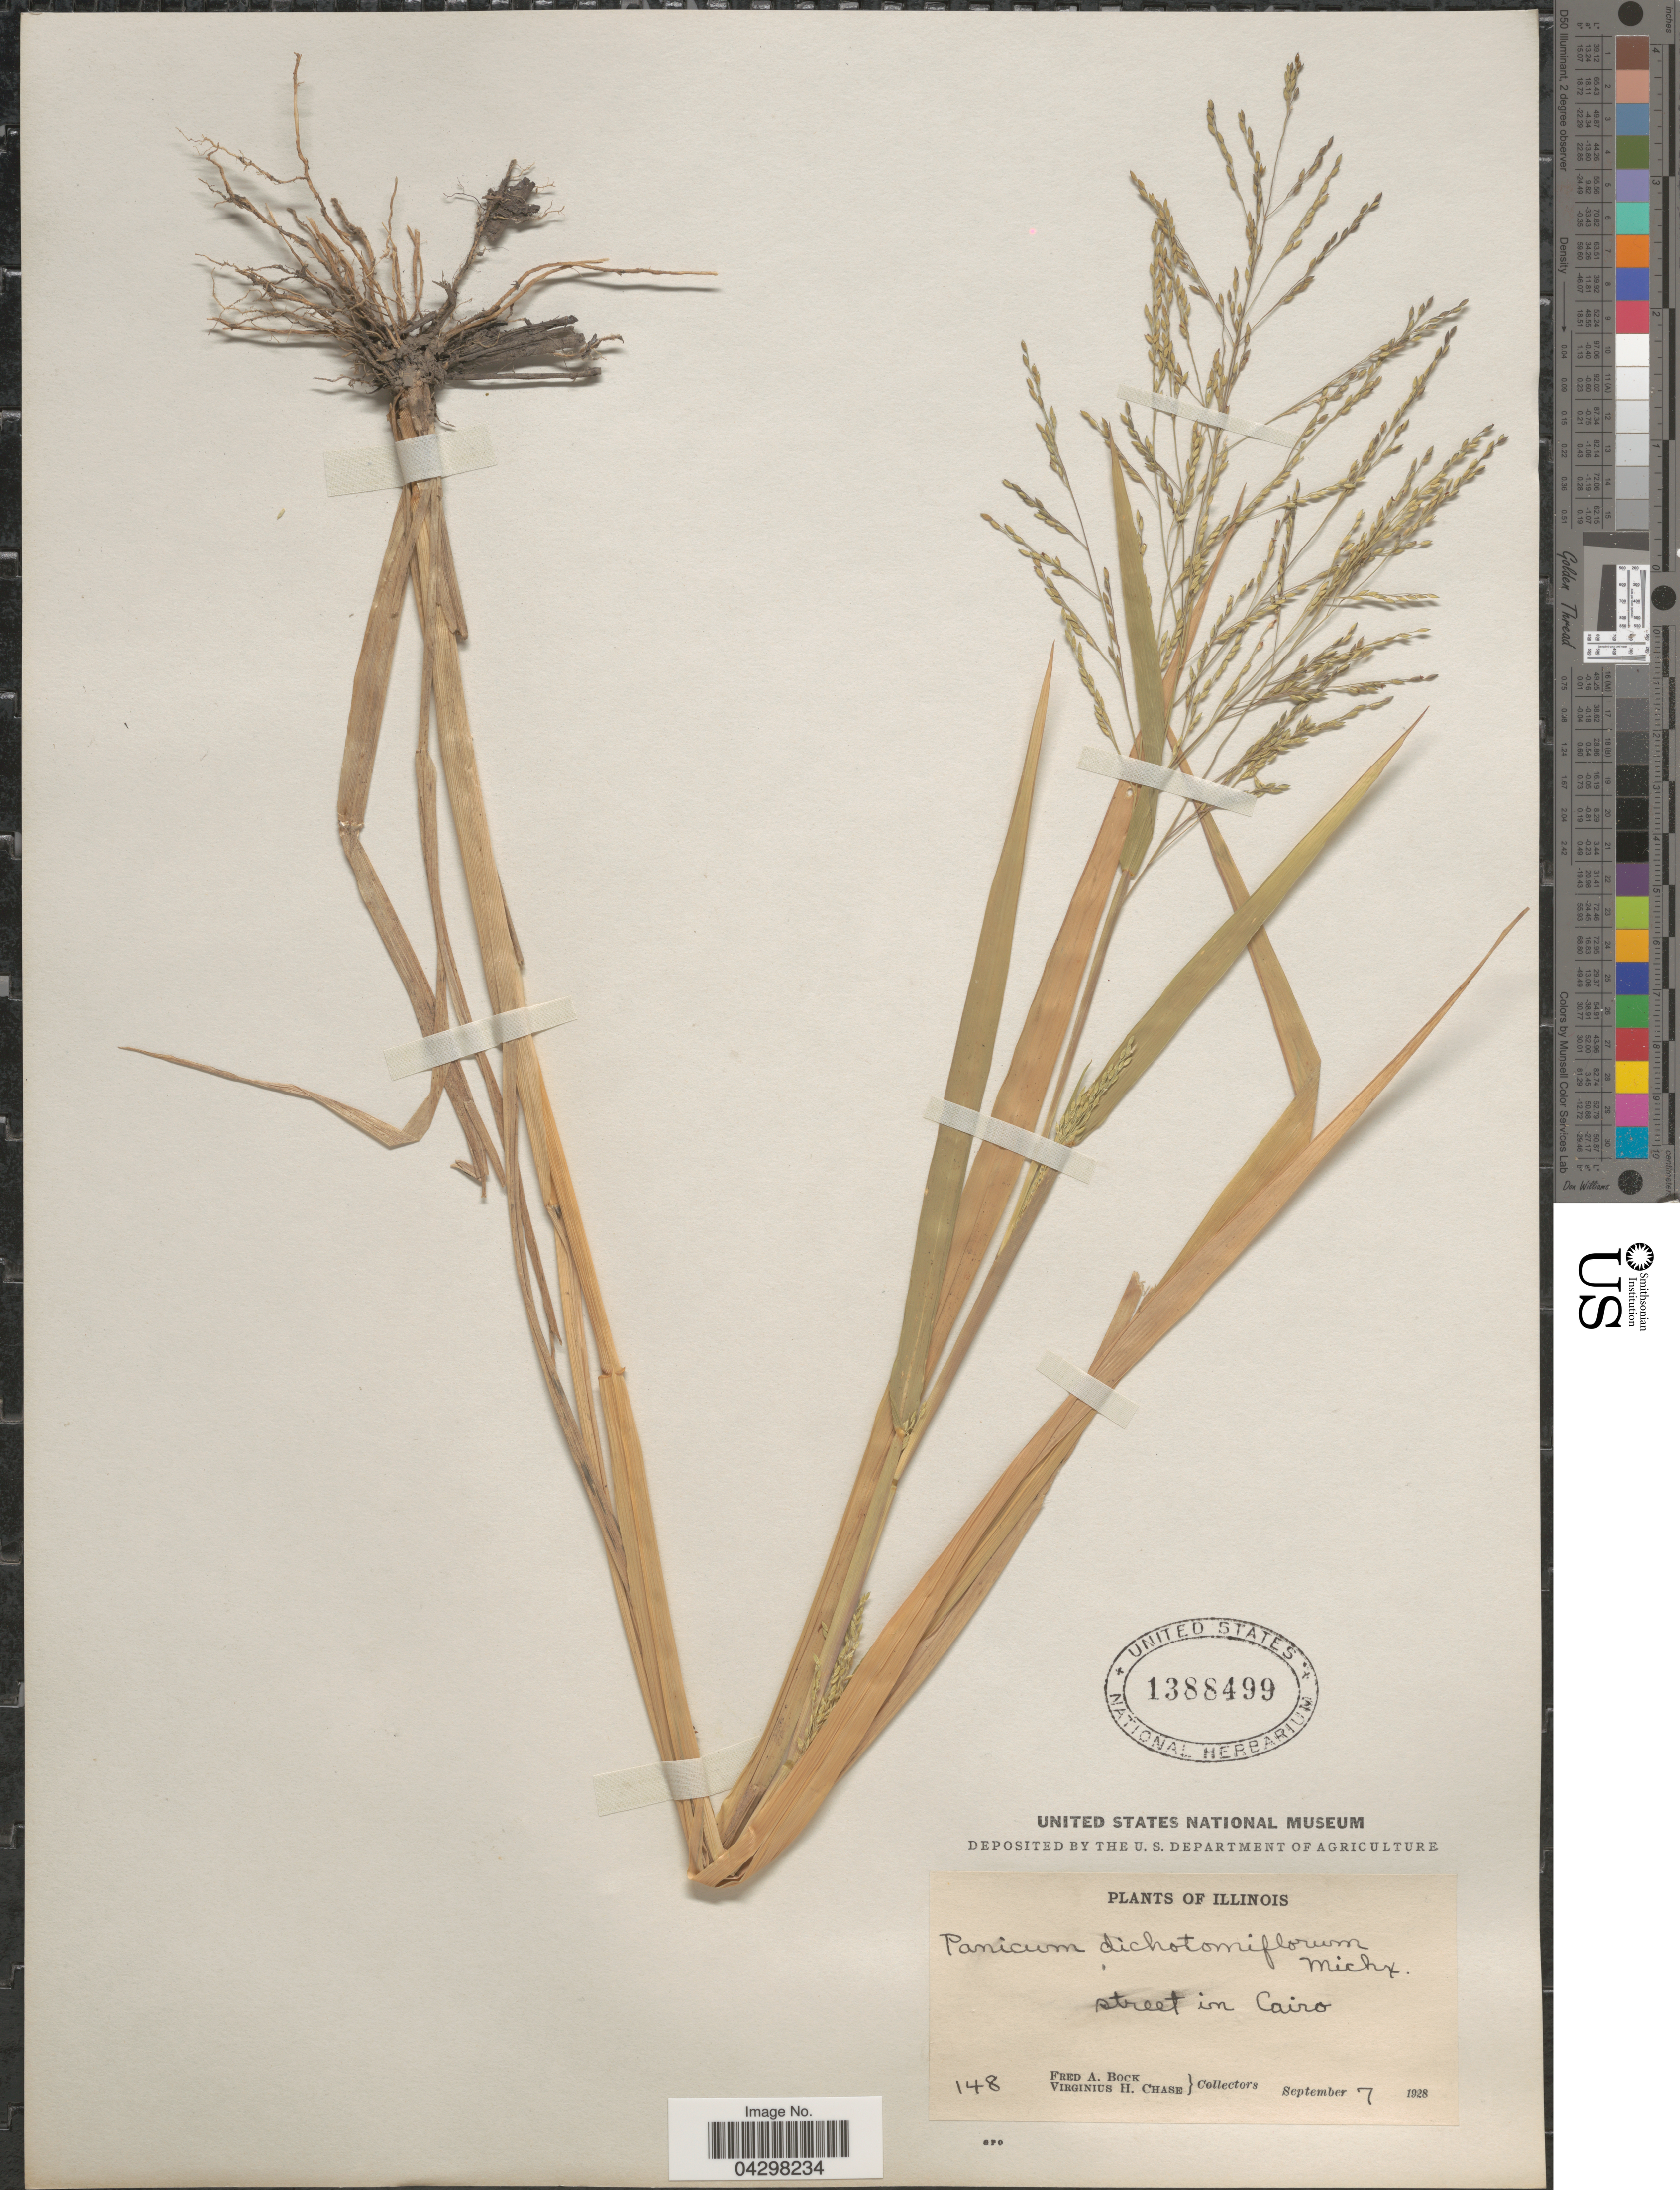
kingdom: Plantae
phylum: Tracheophyta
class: Liliopsida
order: Poales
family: Poaceae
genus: Panicum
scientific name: Panicum dichotomiflorum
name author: Michx.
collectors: F. Bock & V. H. Chase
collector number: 148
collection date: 1928-09-07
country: United States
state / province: Illinois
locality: Street in Cairo.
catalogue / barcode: US 1388499